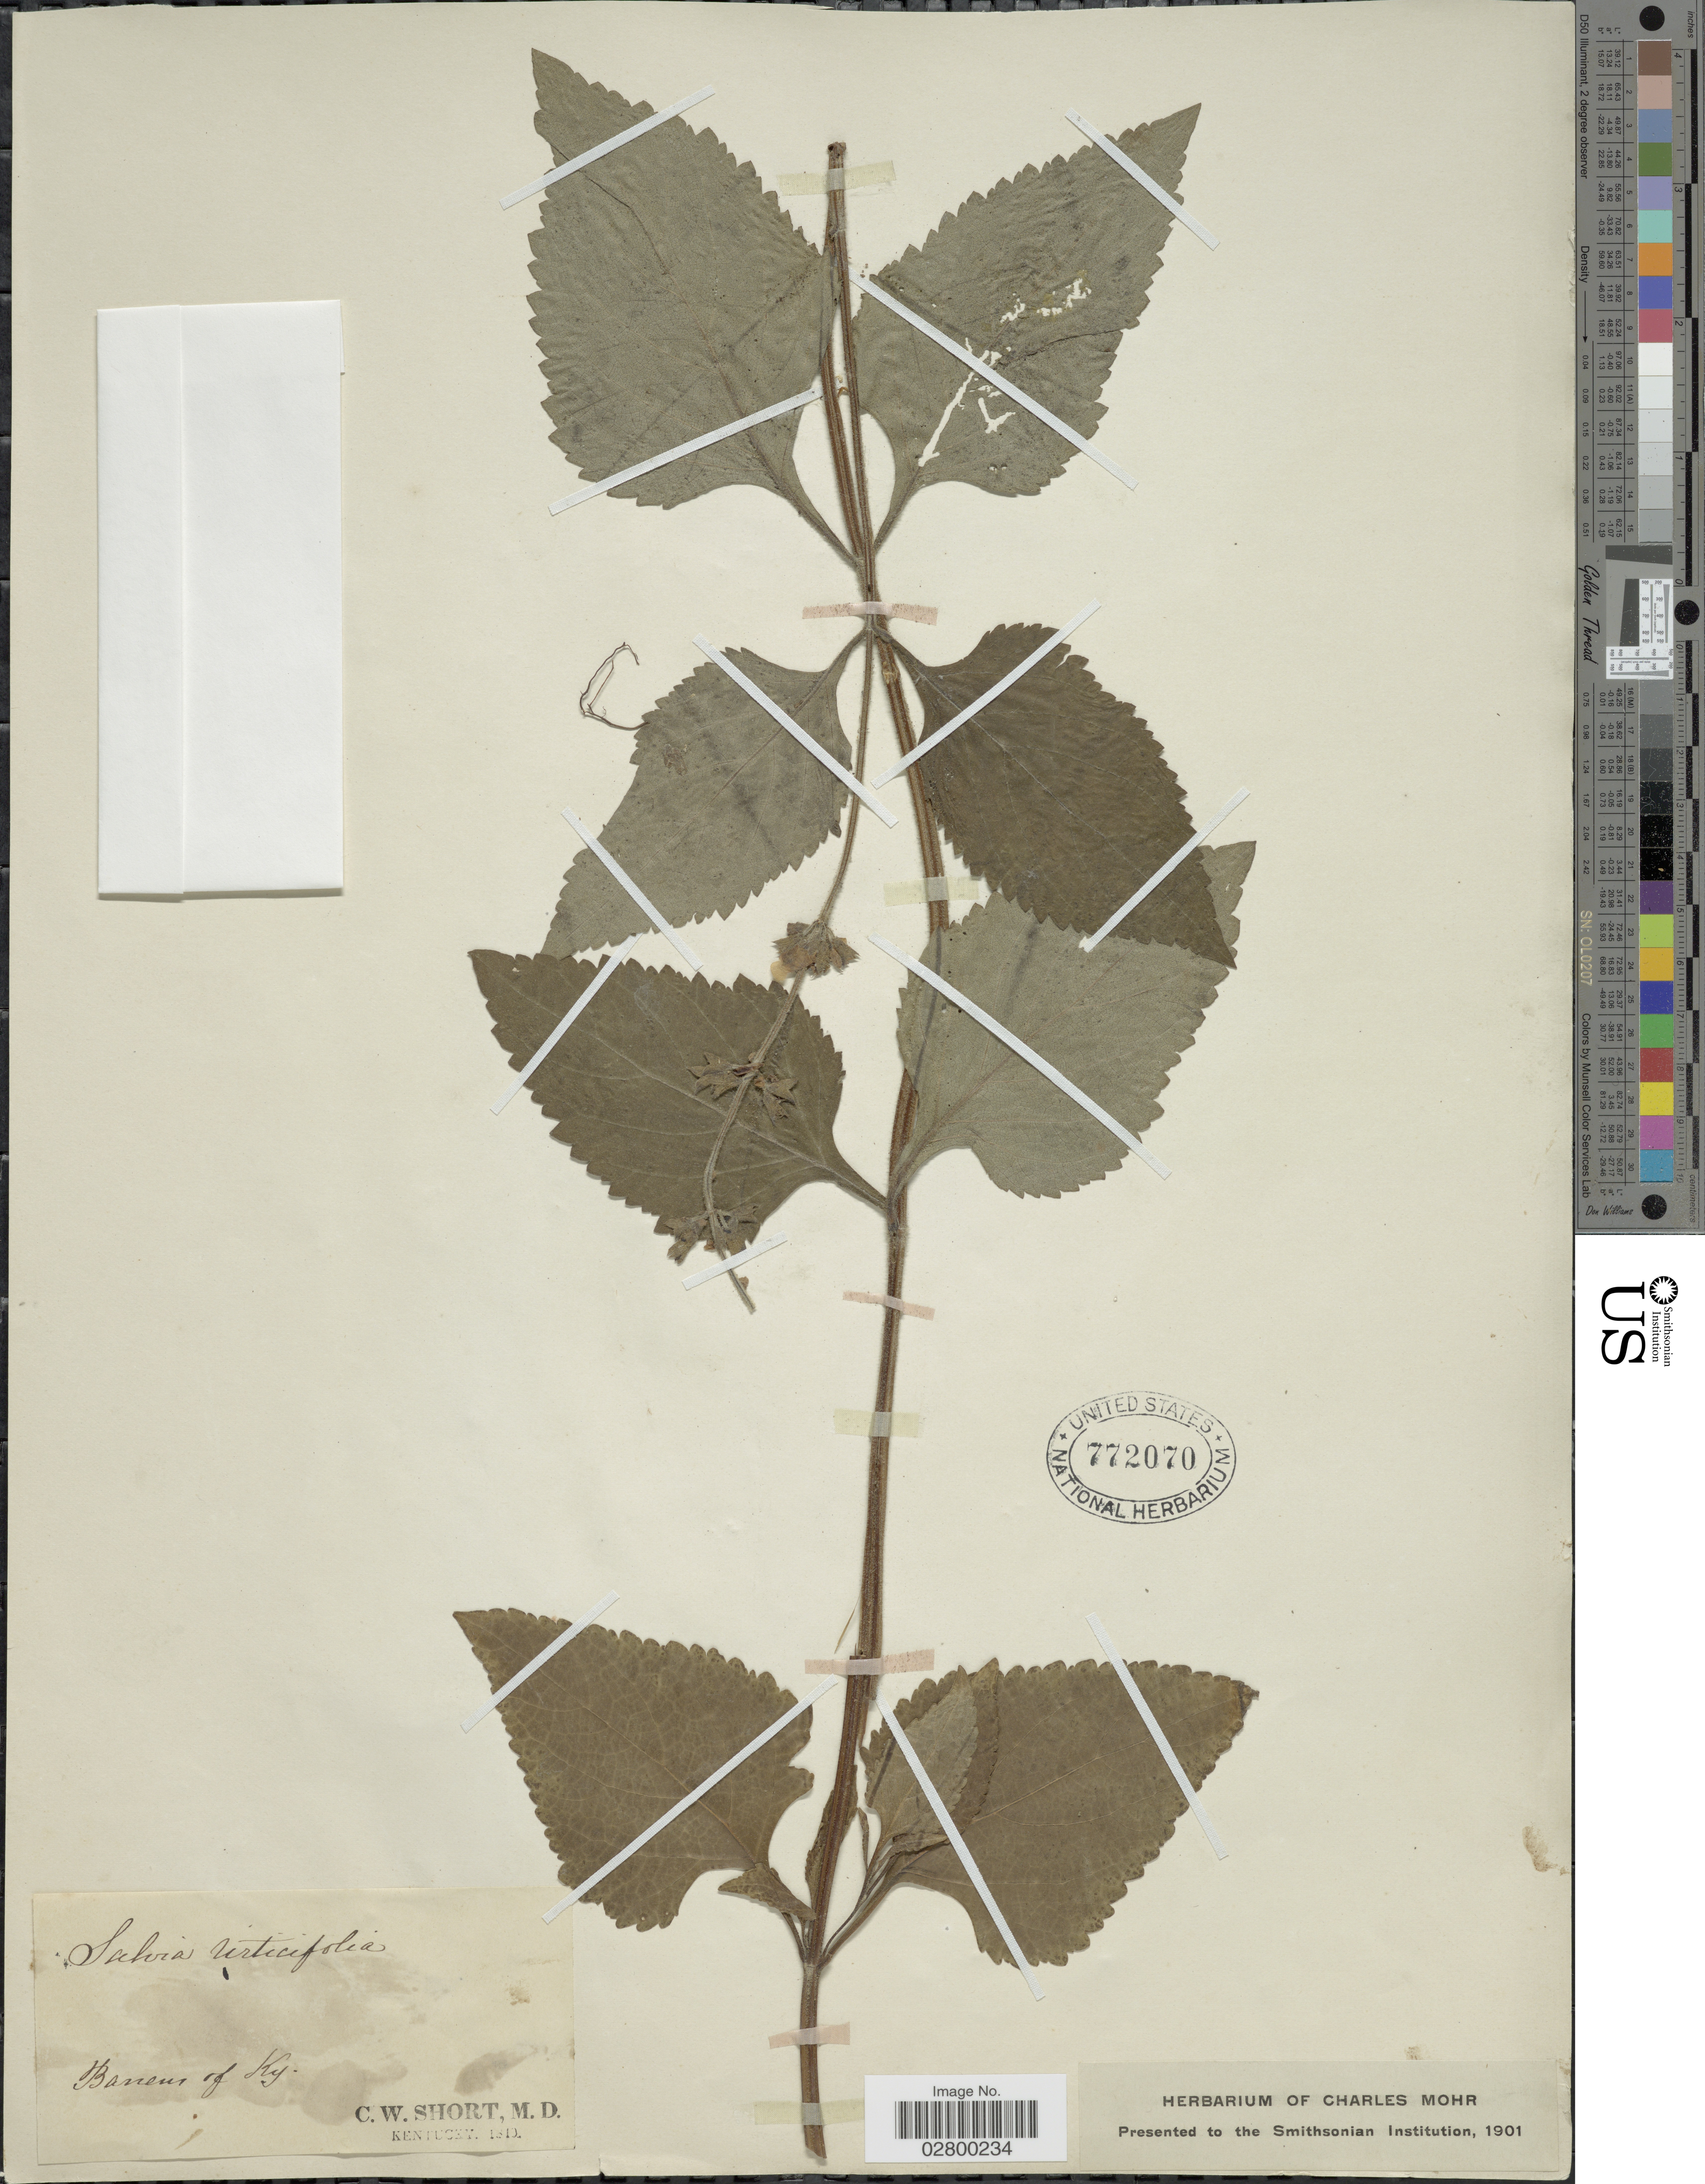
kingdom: Plantae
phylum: Tracheophyta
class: Magnoliopsida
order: Lamiales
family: Lamiaceae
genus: Salvia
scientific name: Salvia urticifolia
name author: L.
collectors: C. W. Short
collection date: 1810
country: United States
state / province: Kentucky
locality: Barrens of Ky.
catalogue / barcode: US 772070